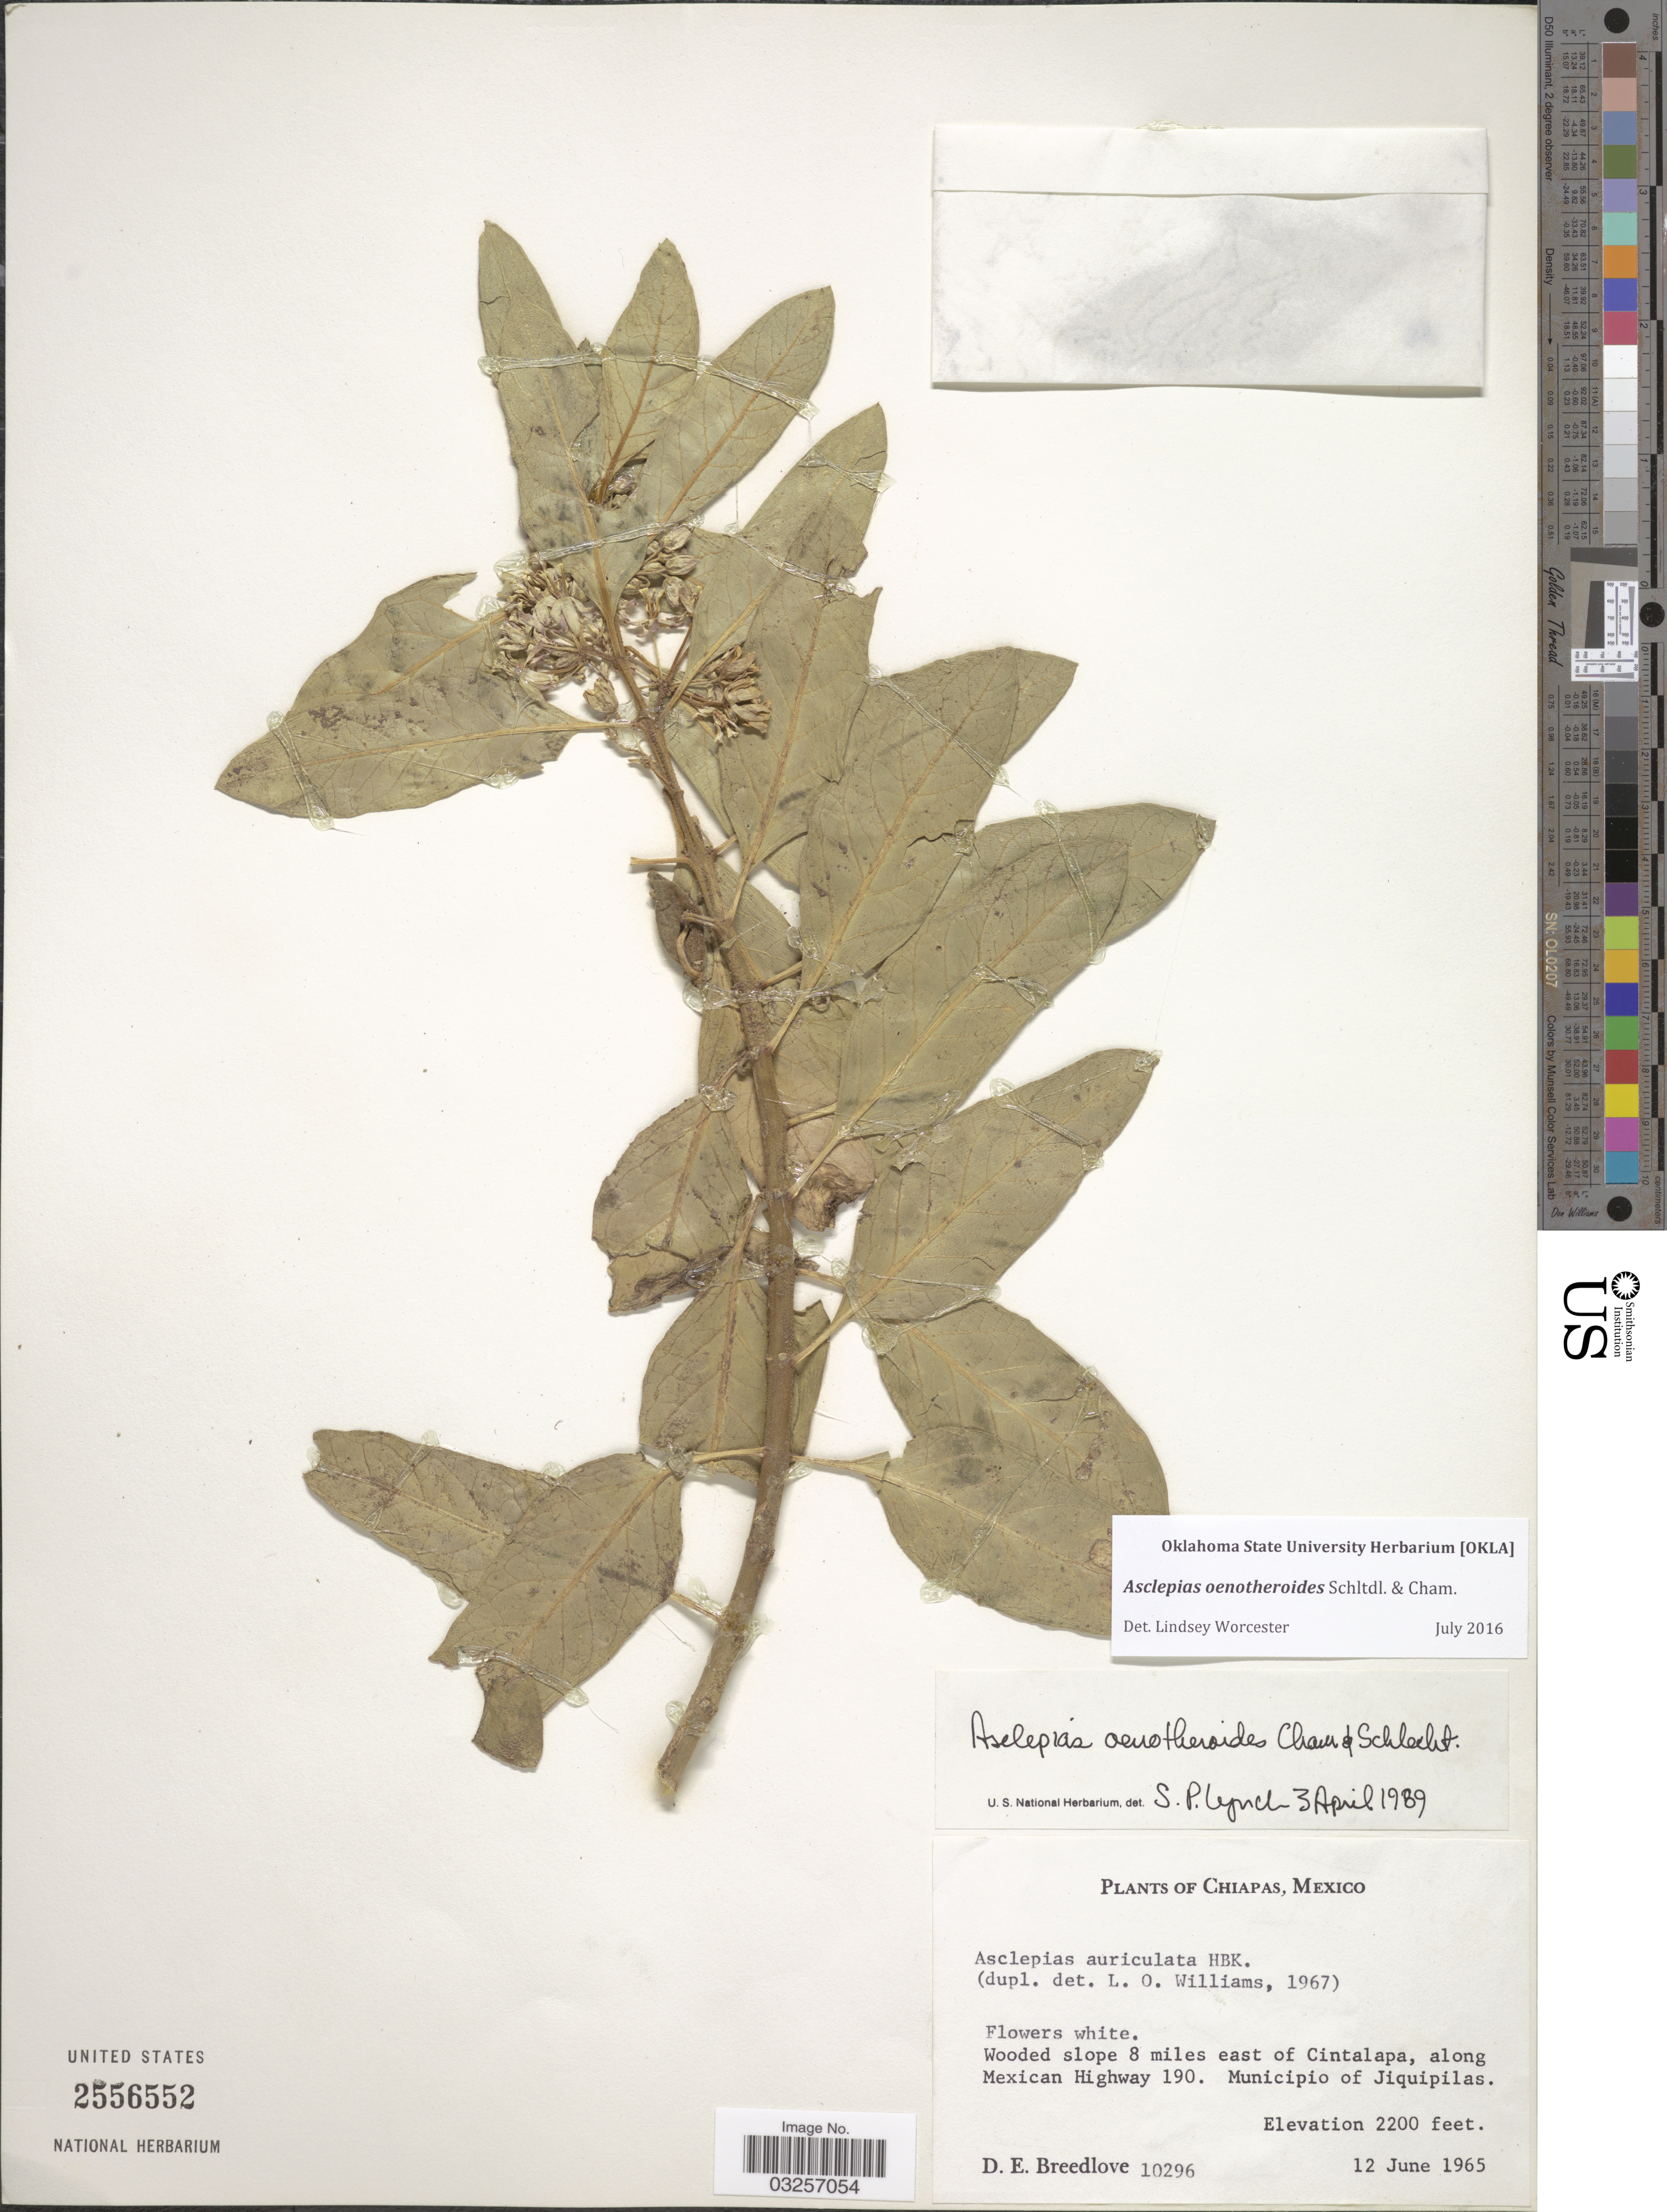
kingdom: Plantae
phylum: Tracheophyta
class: Magnoliopsida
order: Gentianales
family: Apocynaceae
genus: Asclepias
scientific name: Asclepias oenotheroides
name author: Schltdl. & Cham.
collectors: D. E. Breedlove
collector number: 10296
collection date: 1965-06-12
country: Mexico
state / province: Chiapas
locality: Wooded slope 8 miles east of Cintalapa, along Mexican Highway 190. Municipio of Jiquipilas.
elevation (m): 671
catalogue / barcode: US 2556552